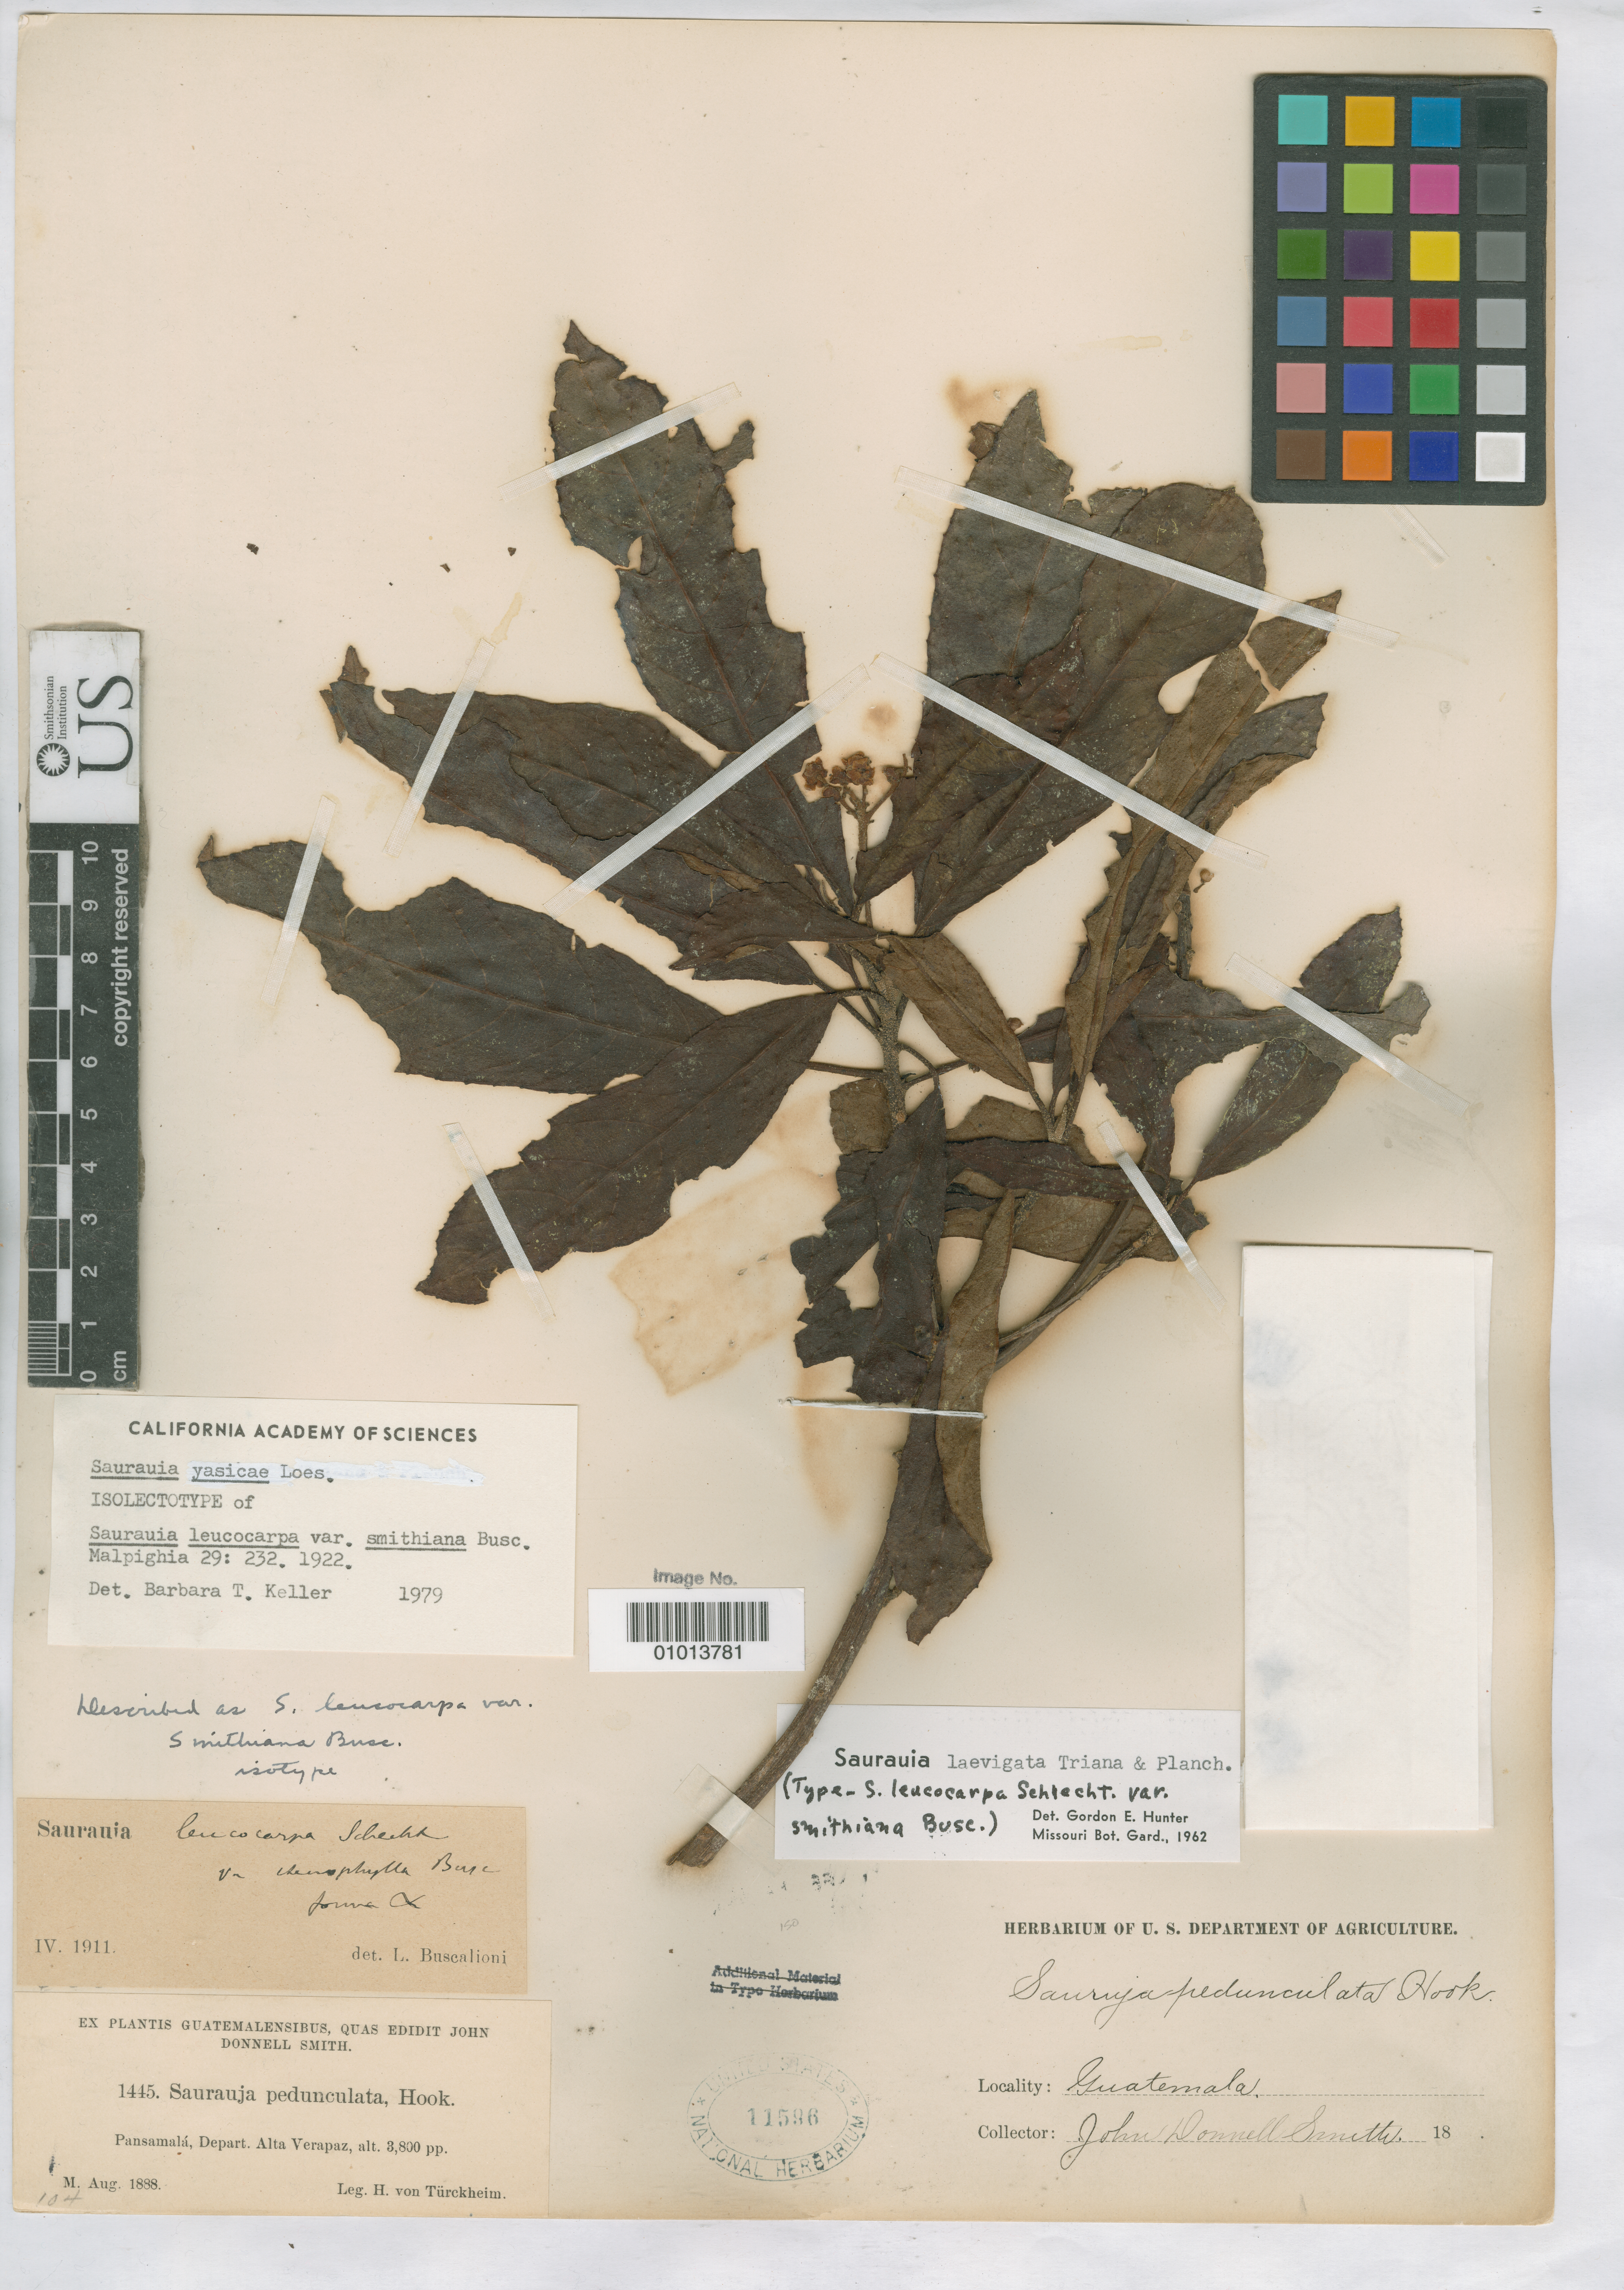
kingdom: Plantae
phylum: Tracheophyta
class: Magnoliopsida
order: Ericales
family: Actinidiaceae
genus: Saurauia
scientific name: Saurauia leucocarpa var. smithiana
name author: Buscal.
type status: Isolectotype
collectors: H. von Türckheim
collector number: J.D.S. 1445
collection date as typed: Aug 1888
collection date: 1888-08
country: Guatemala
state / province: Alta Verapaz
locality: Pansamalá.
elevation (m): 1158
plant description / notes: Further described in Malphigia 29:232. 1922.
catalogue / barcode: US 11596